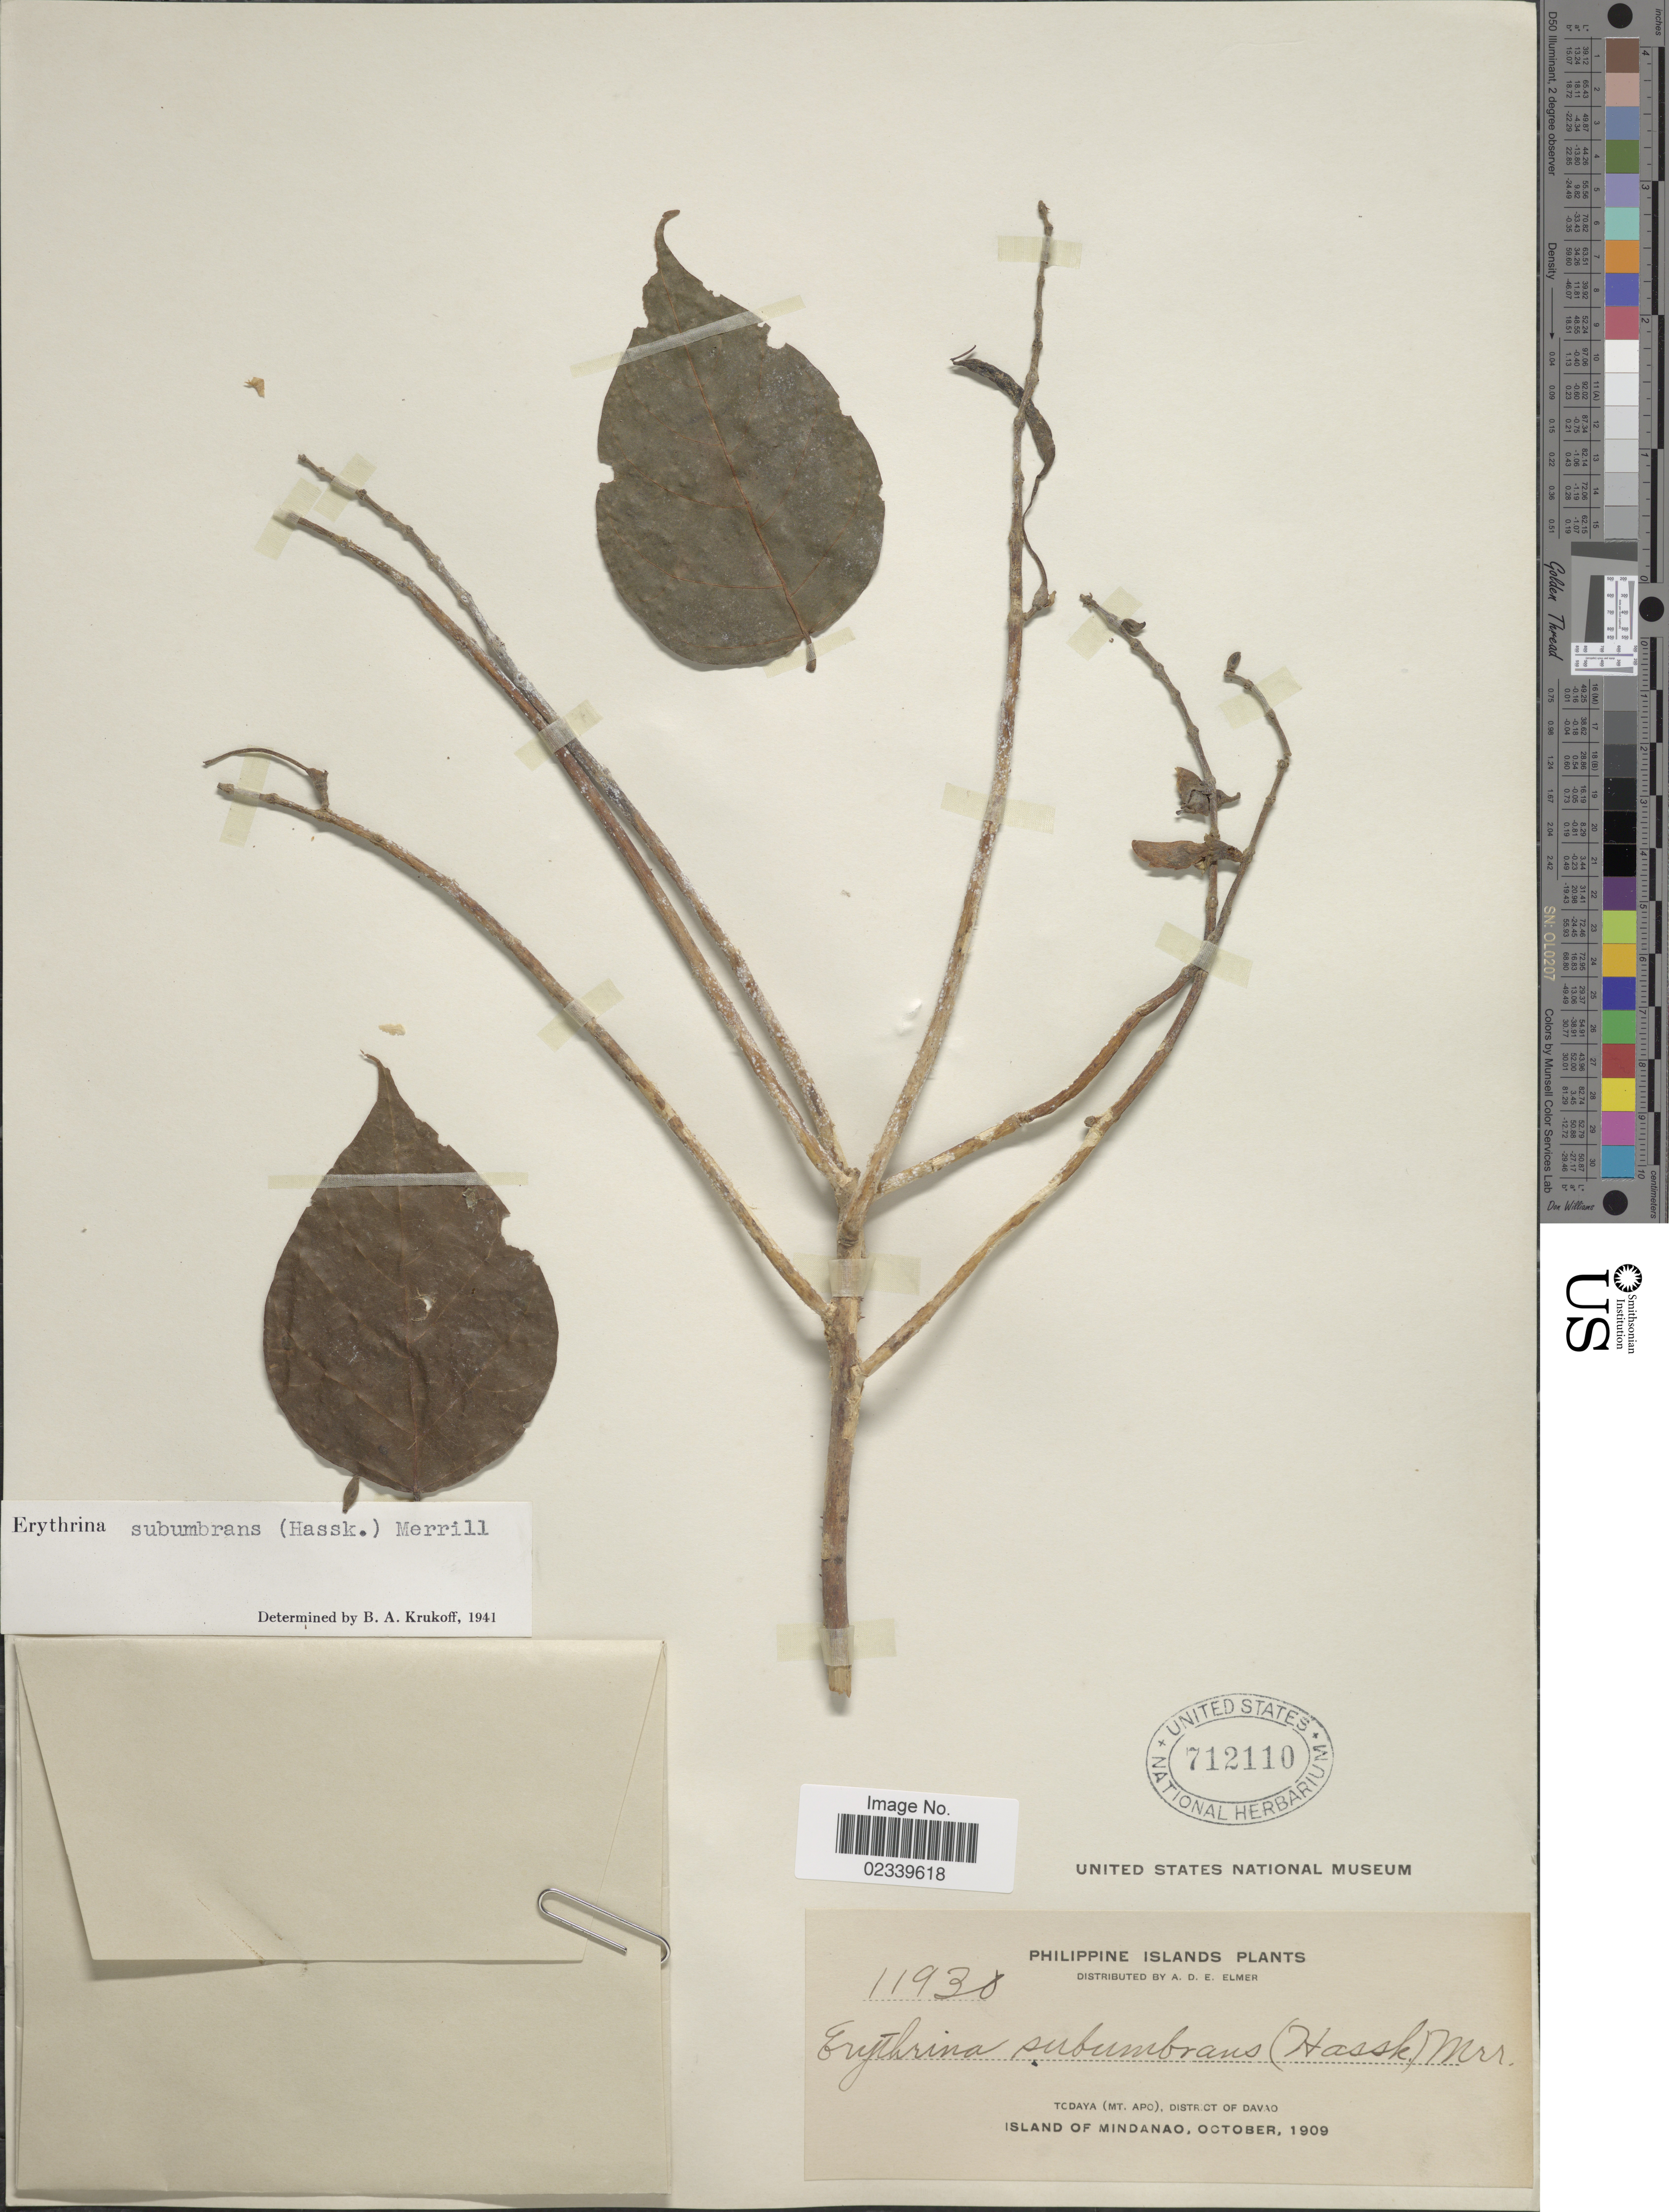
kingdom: Plantae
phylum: Tracheophyta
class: Magnoliopsida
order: Fabales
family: Fabaceae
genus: Erythrina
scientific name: Erythrina subumbrans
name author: (Hassk.) Merr.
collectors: A. D. E. Elmer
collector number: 11930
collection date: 1909-10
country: Philippines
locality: Todaya (Mt. Apo) District of Davao, Island of Mindanao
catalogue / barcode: US 712110